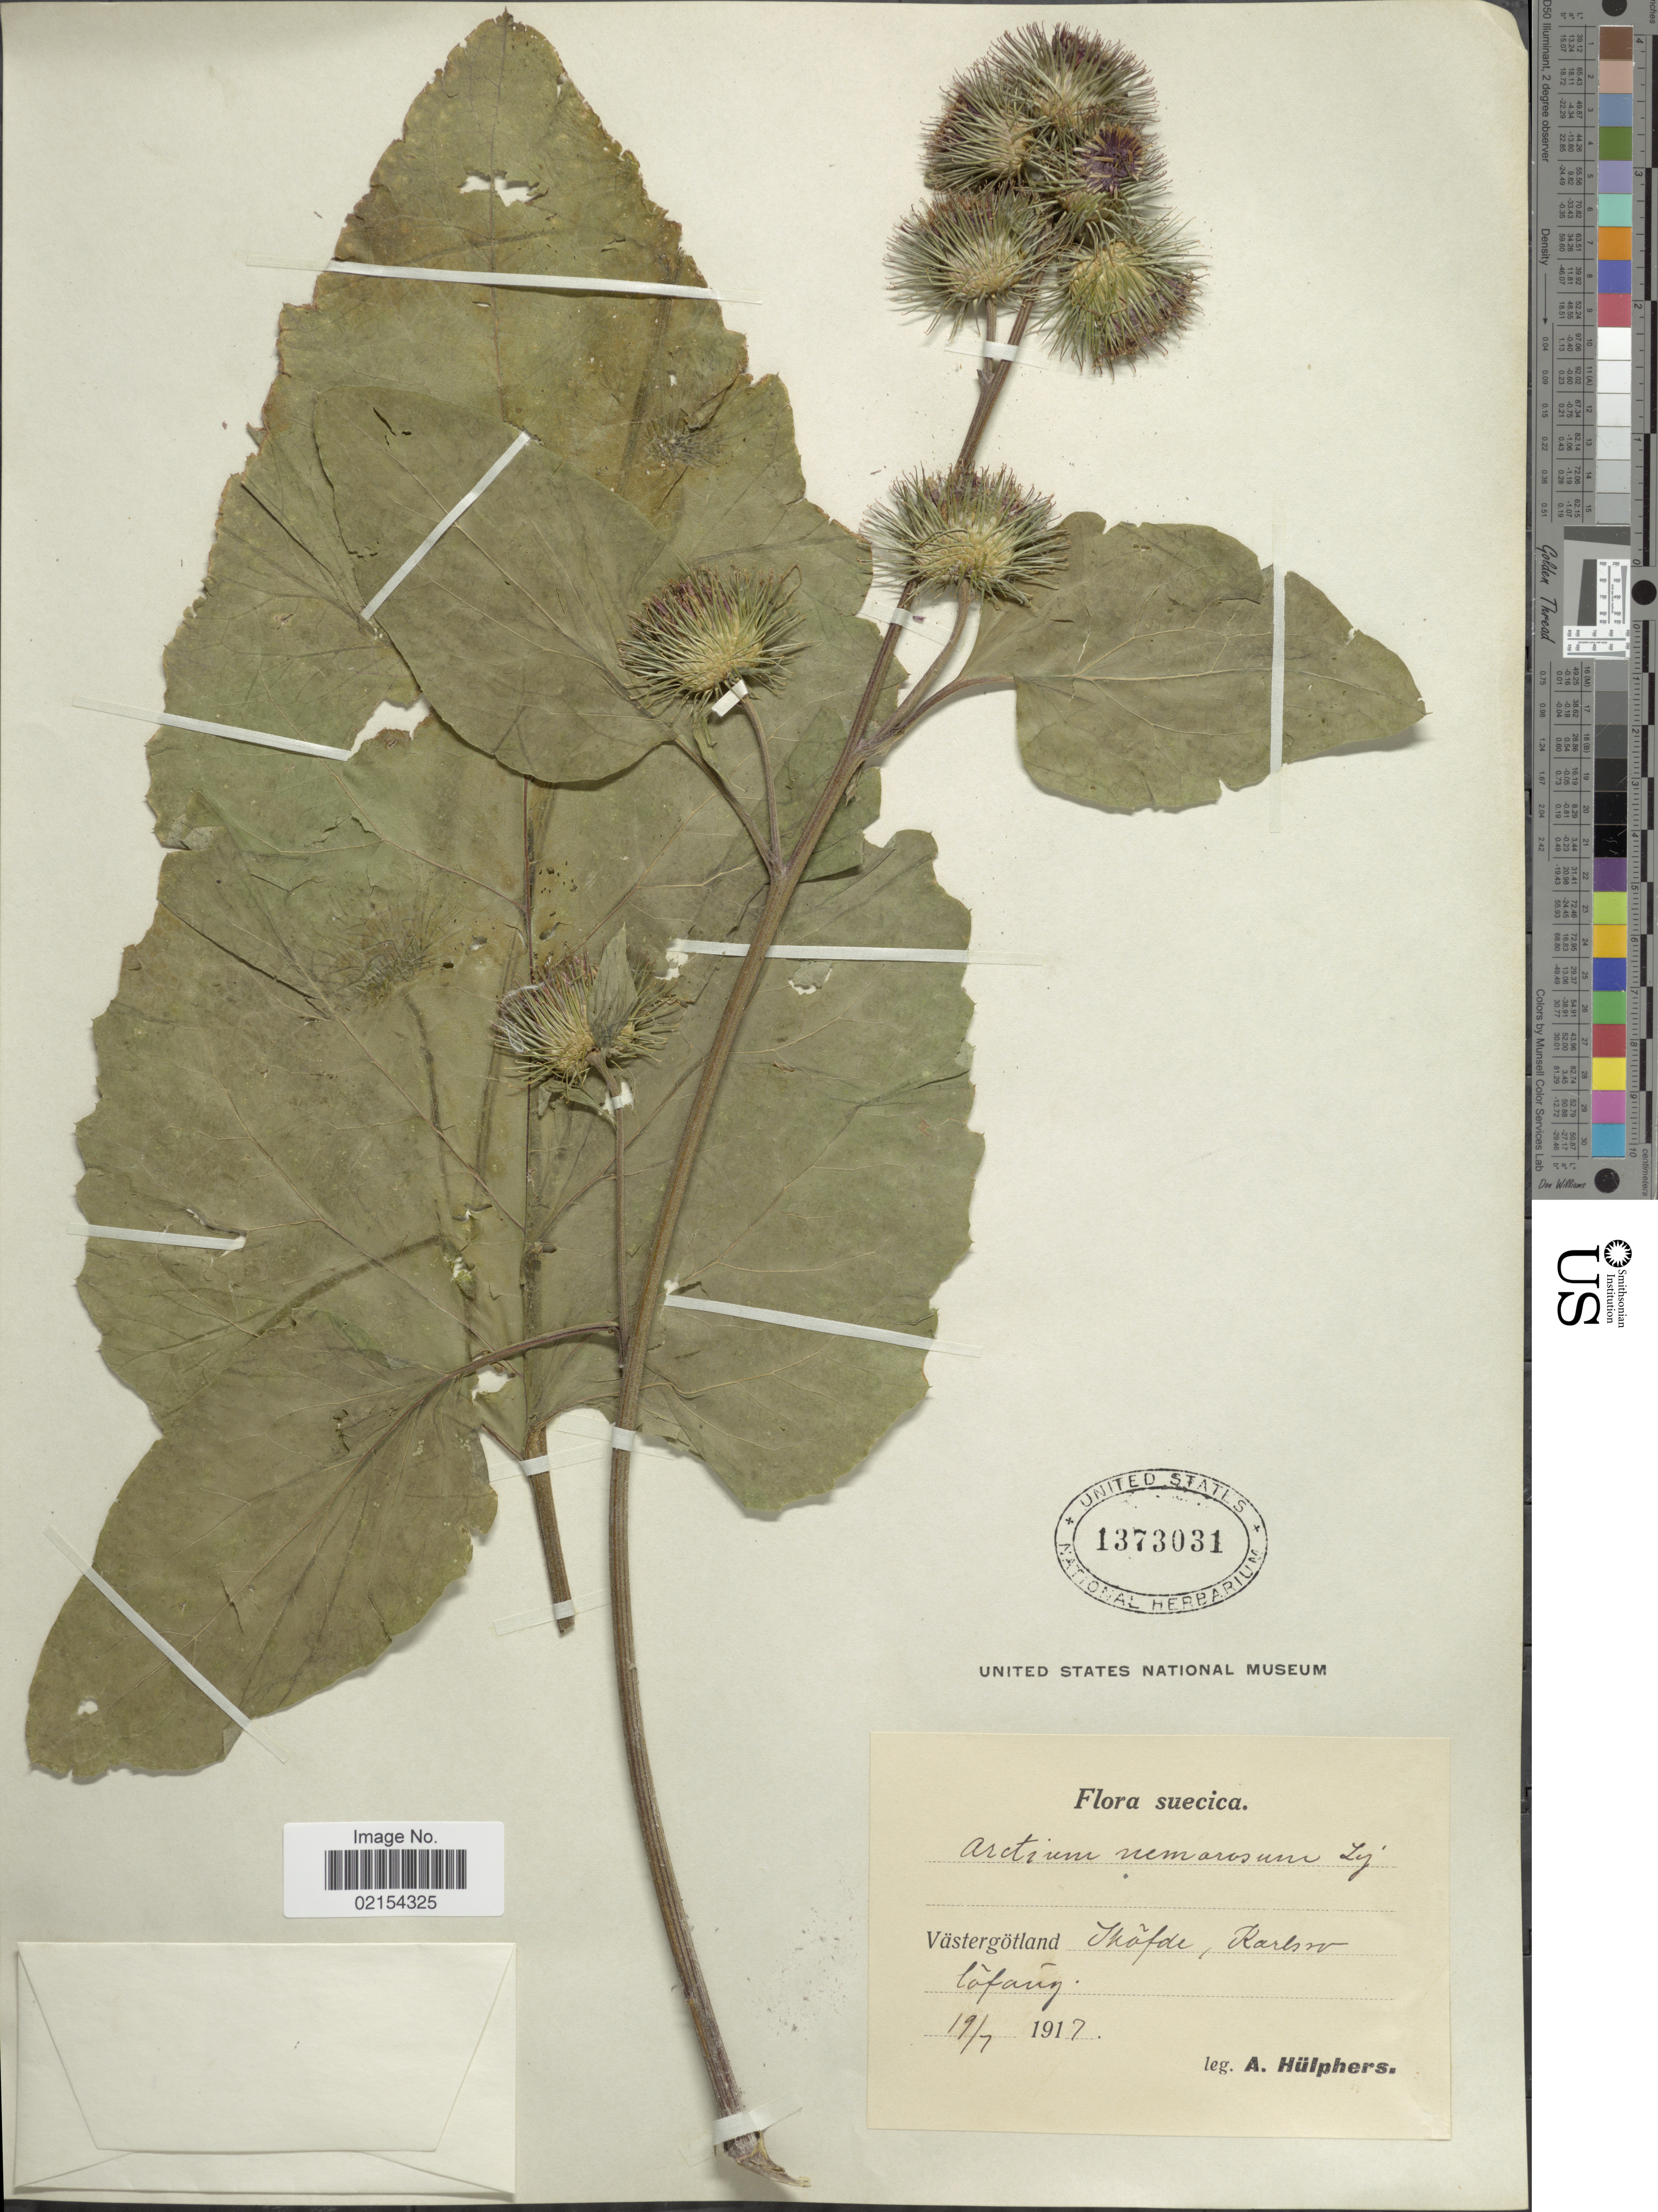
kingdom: Plantae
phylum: Tracheophyta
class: Magnoliopsida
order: Asterales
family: Asteraceae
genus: Arctium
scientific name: Arctium nemorosum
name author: Lej.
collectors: A. Hülphers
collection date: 1917-07-19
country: Sweden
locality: Västergotland, Skovde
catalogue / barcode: US 1373031